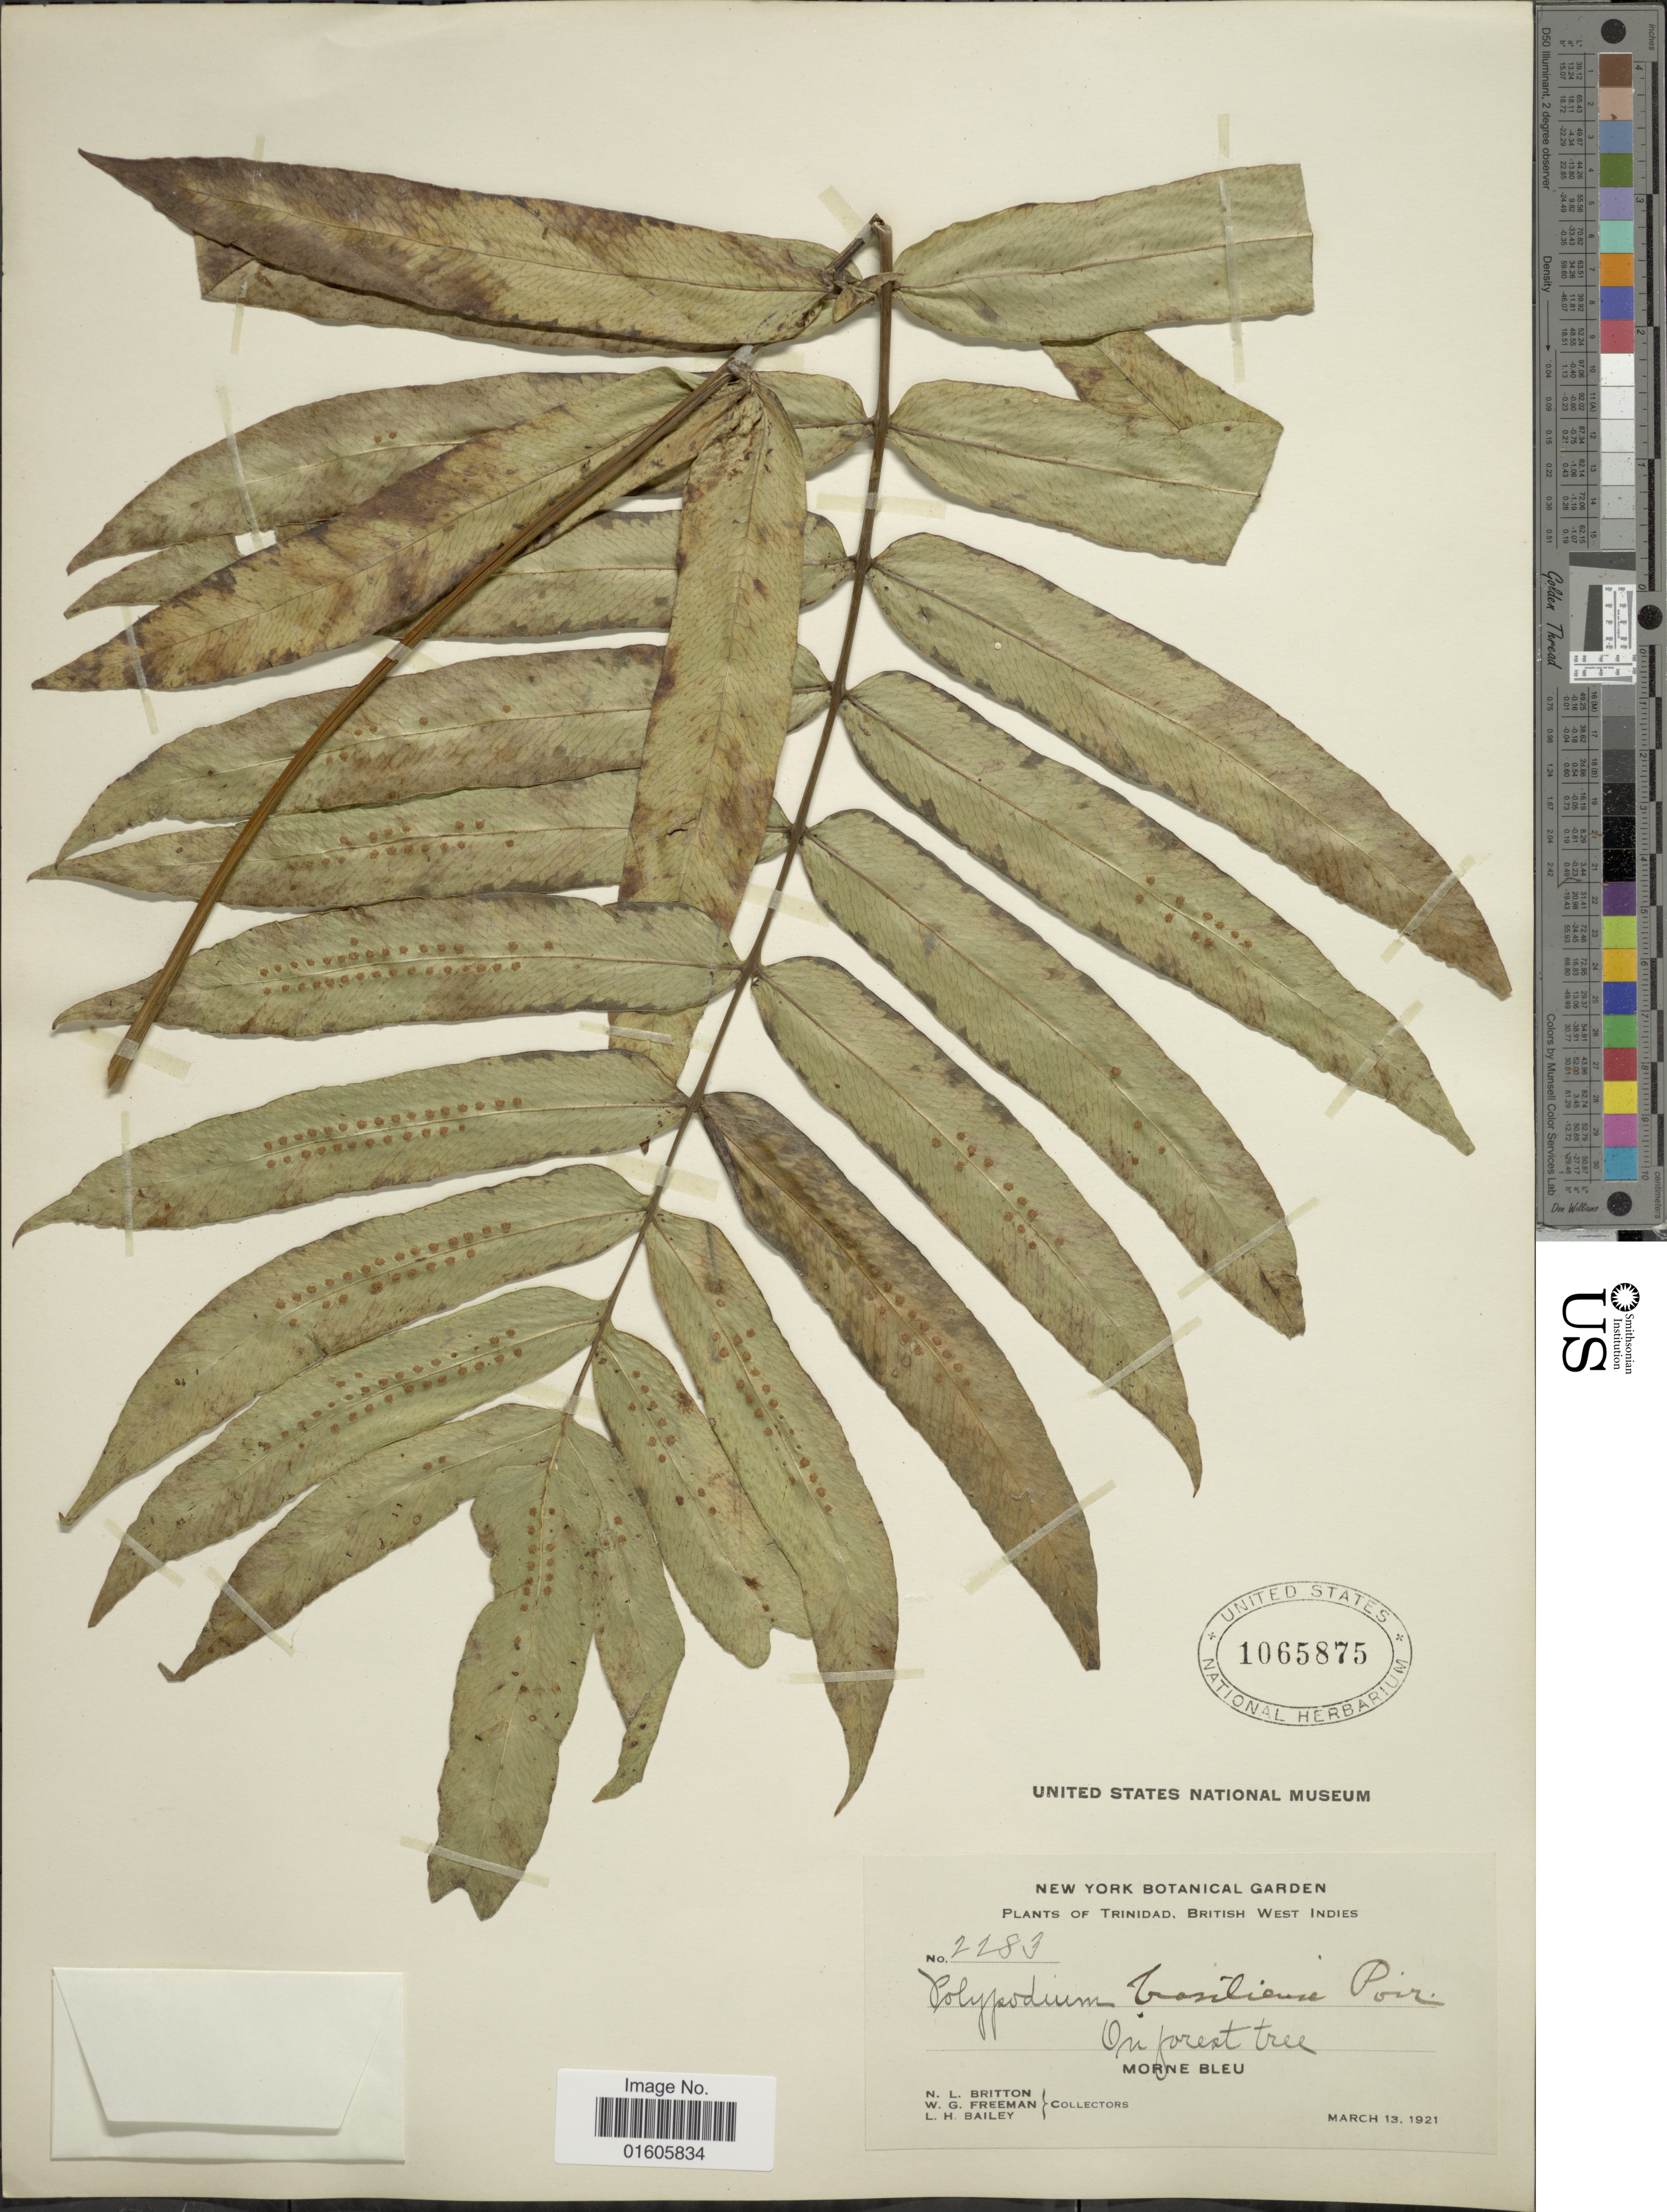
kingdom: Plantae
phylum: Tracheophyta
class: Polypodiopsida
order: Polypodiales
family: Polypodiaceae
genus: Serpocaulon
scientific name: Serpocaulon triseriale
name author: (Sw.) A.R. Sm.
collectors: N. Britton, W. Freeman & L. H. Bailey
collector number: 2283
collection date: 1921-03-13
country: Trinidad and Tobago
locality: Trinidad, British West Indies. Morne Bleu.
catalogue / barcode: US 1065875